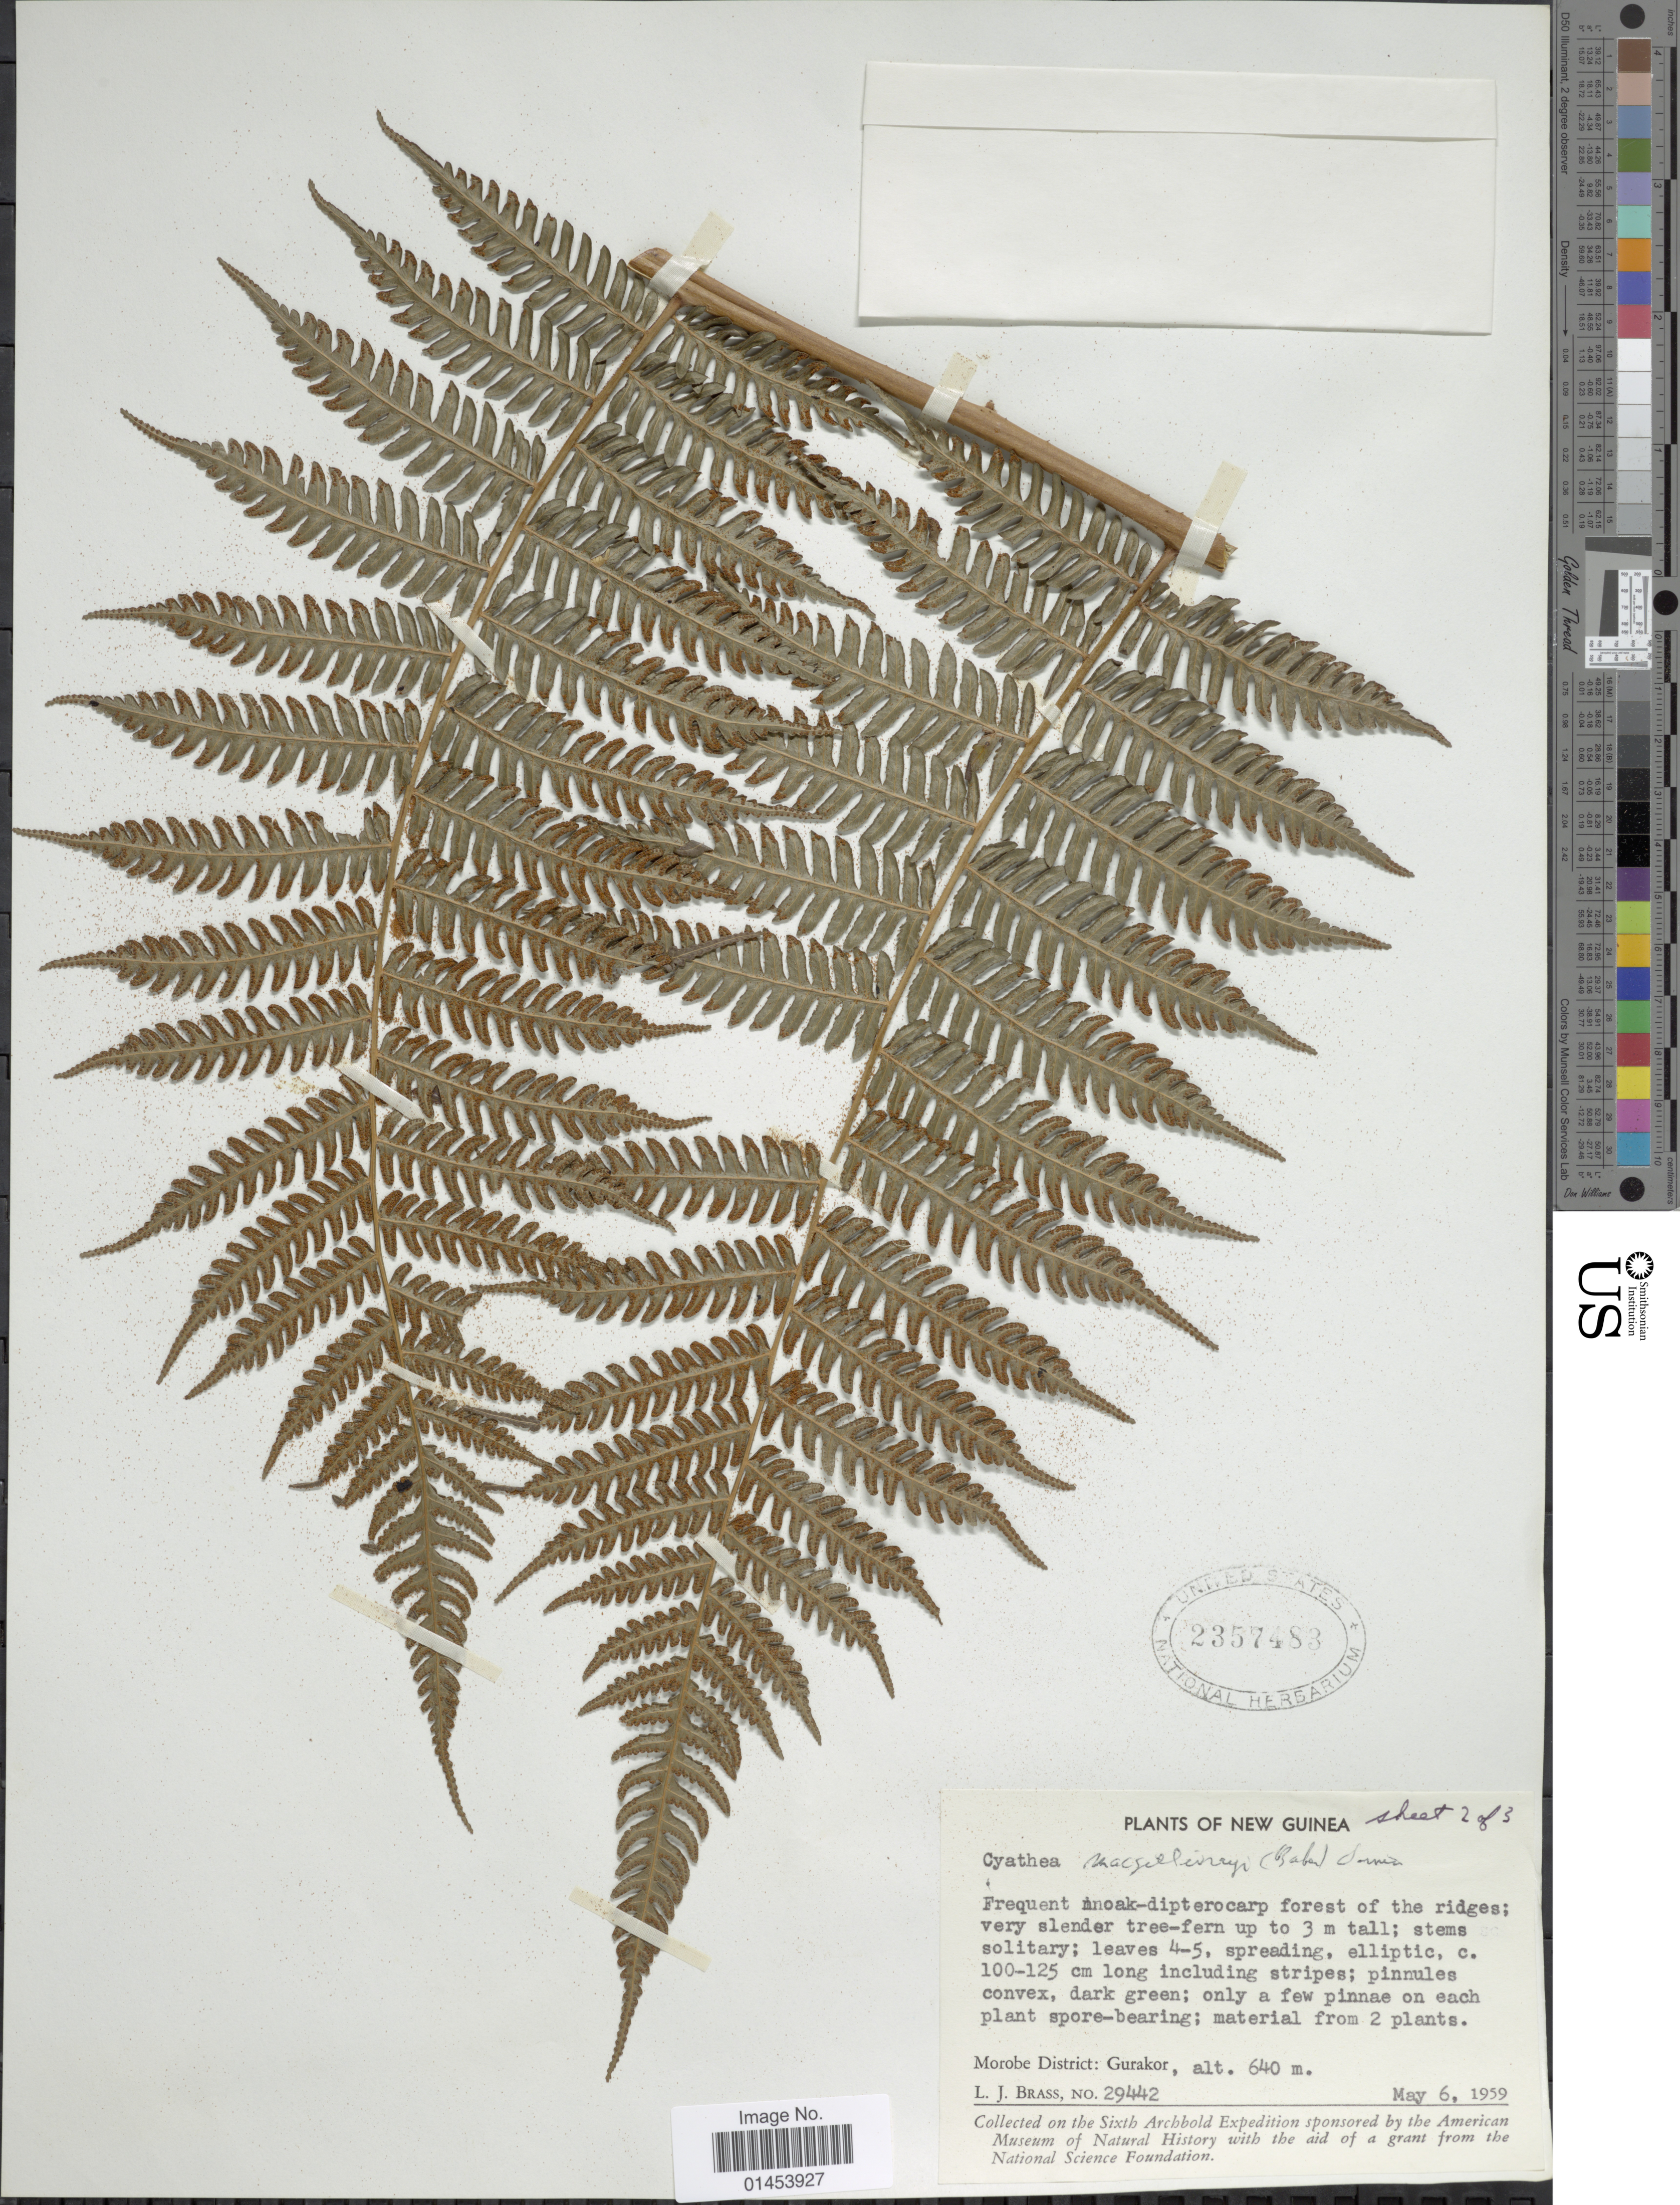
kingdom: Plantae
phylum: Tracheophyta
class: Polypodiopsida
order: Cyatheales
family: Cyatheaceae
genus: Cyathea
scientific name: Cyathea macgillivrayi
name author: (Baker) Domin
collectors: L. J. Brass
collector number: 29442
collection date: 1959-05-06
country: Papua New Guinea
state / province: Morobe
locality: New Guinea. Morobe District: Gurakor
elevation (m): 640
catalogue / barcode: US 2357483